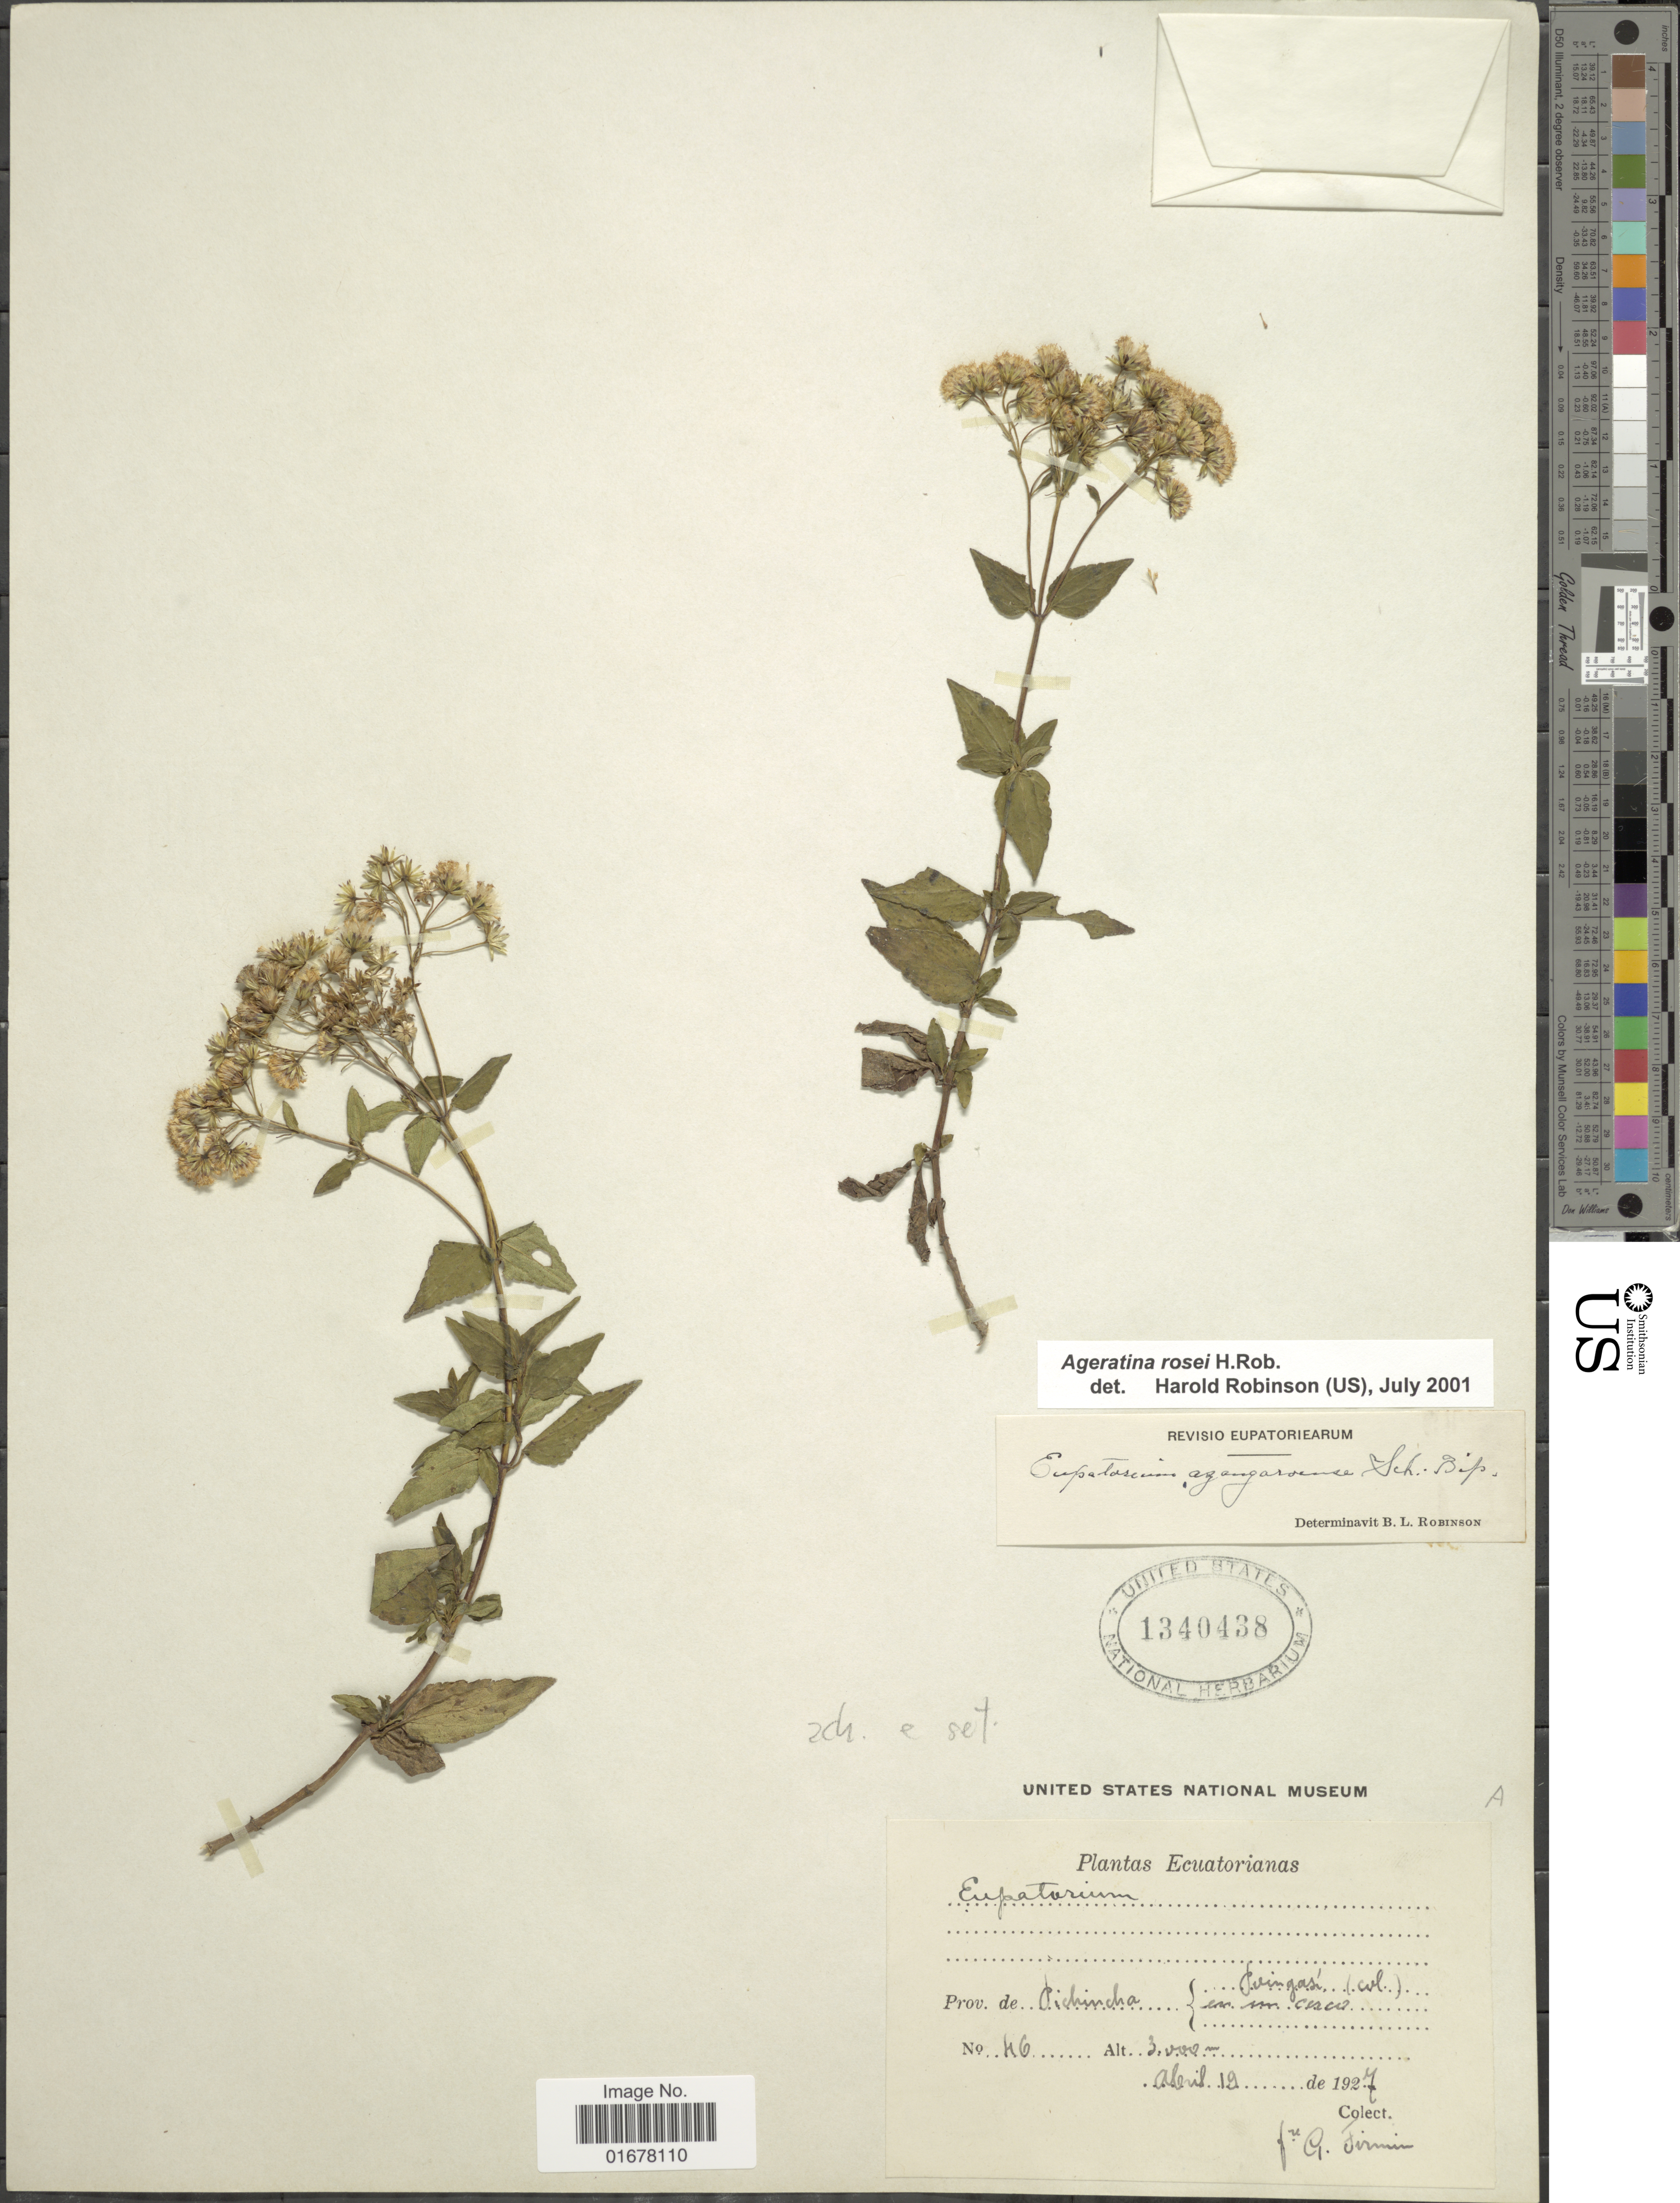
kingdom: Plantae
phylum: Tracheophyta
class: Magnoliopsida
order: Asterales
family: Asteraceae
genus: Ageratina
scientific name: Ageratina rosei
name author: H. Rob.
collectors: G. Firmin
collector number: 46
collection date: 1924-04-19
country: Ecuador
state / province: Pichincha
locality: Prov. de Pichincha, Poingasi (col) en un cerca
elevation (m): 3000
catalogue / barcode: US 1340438